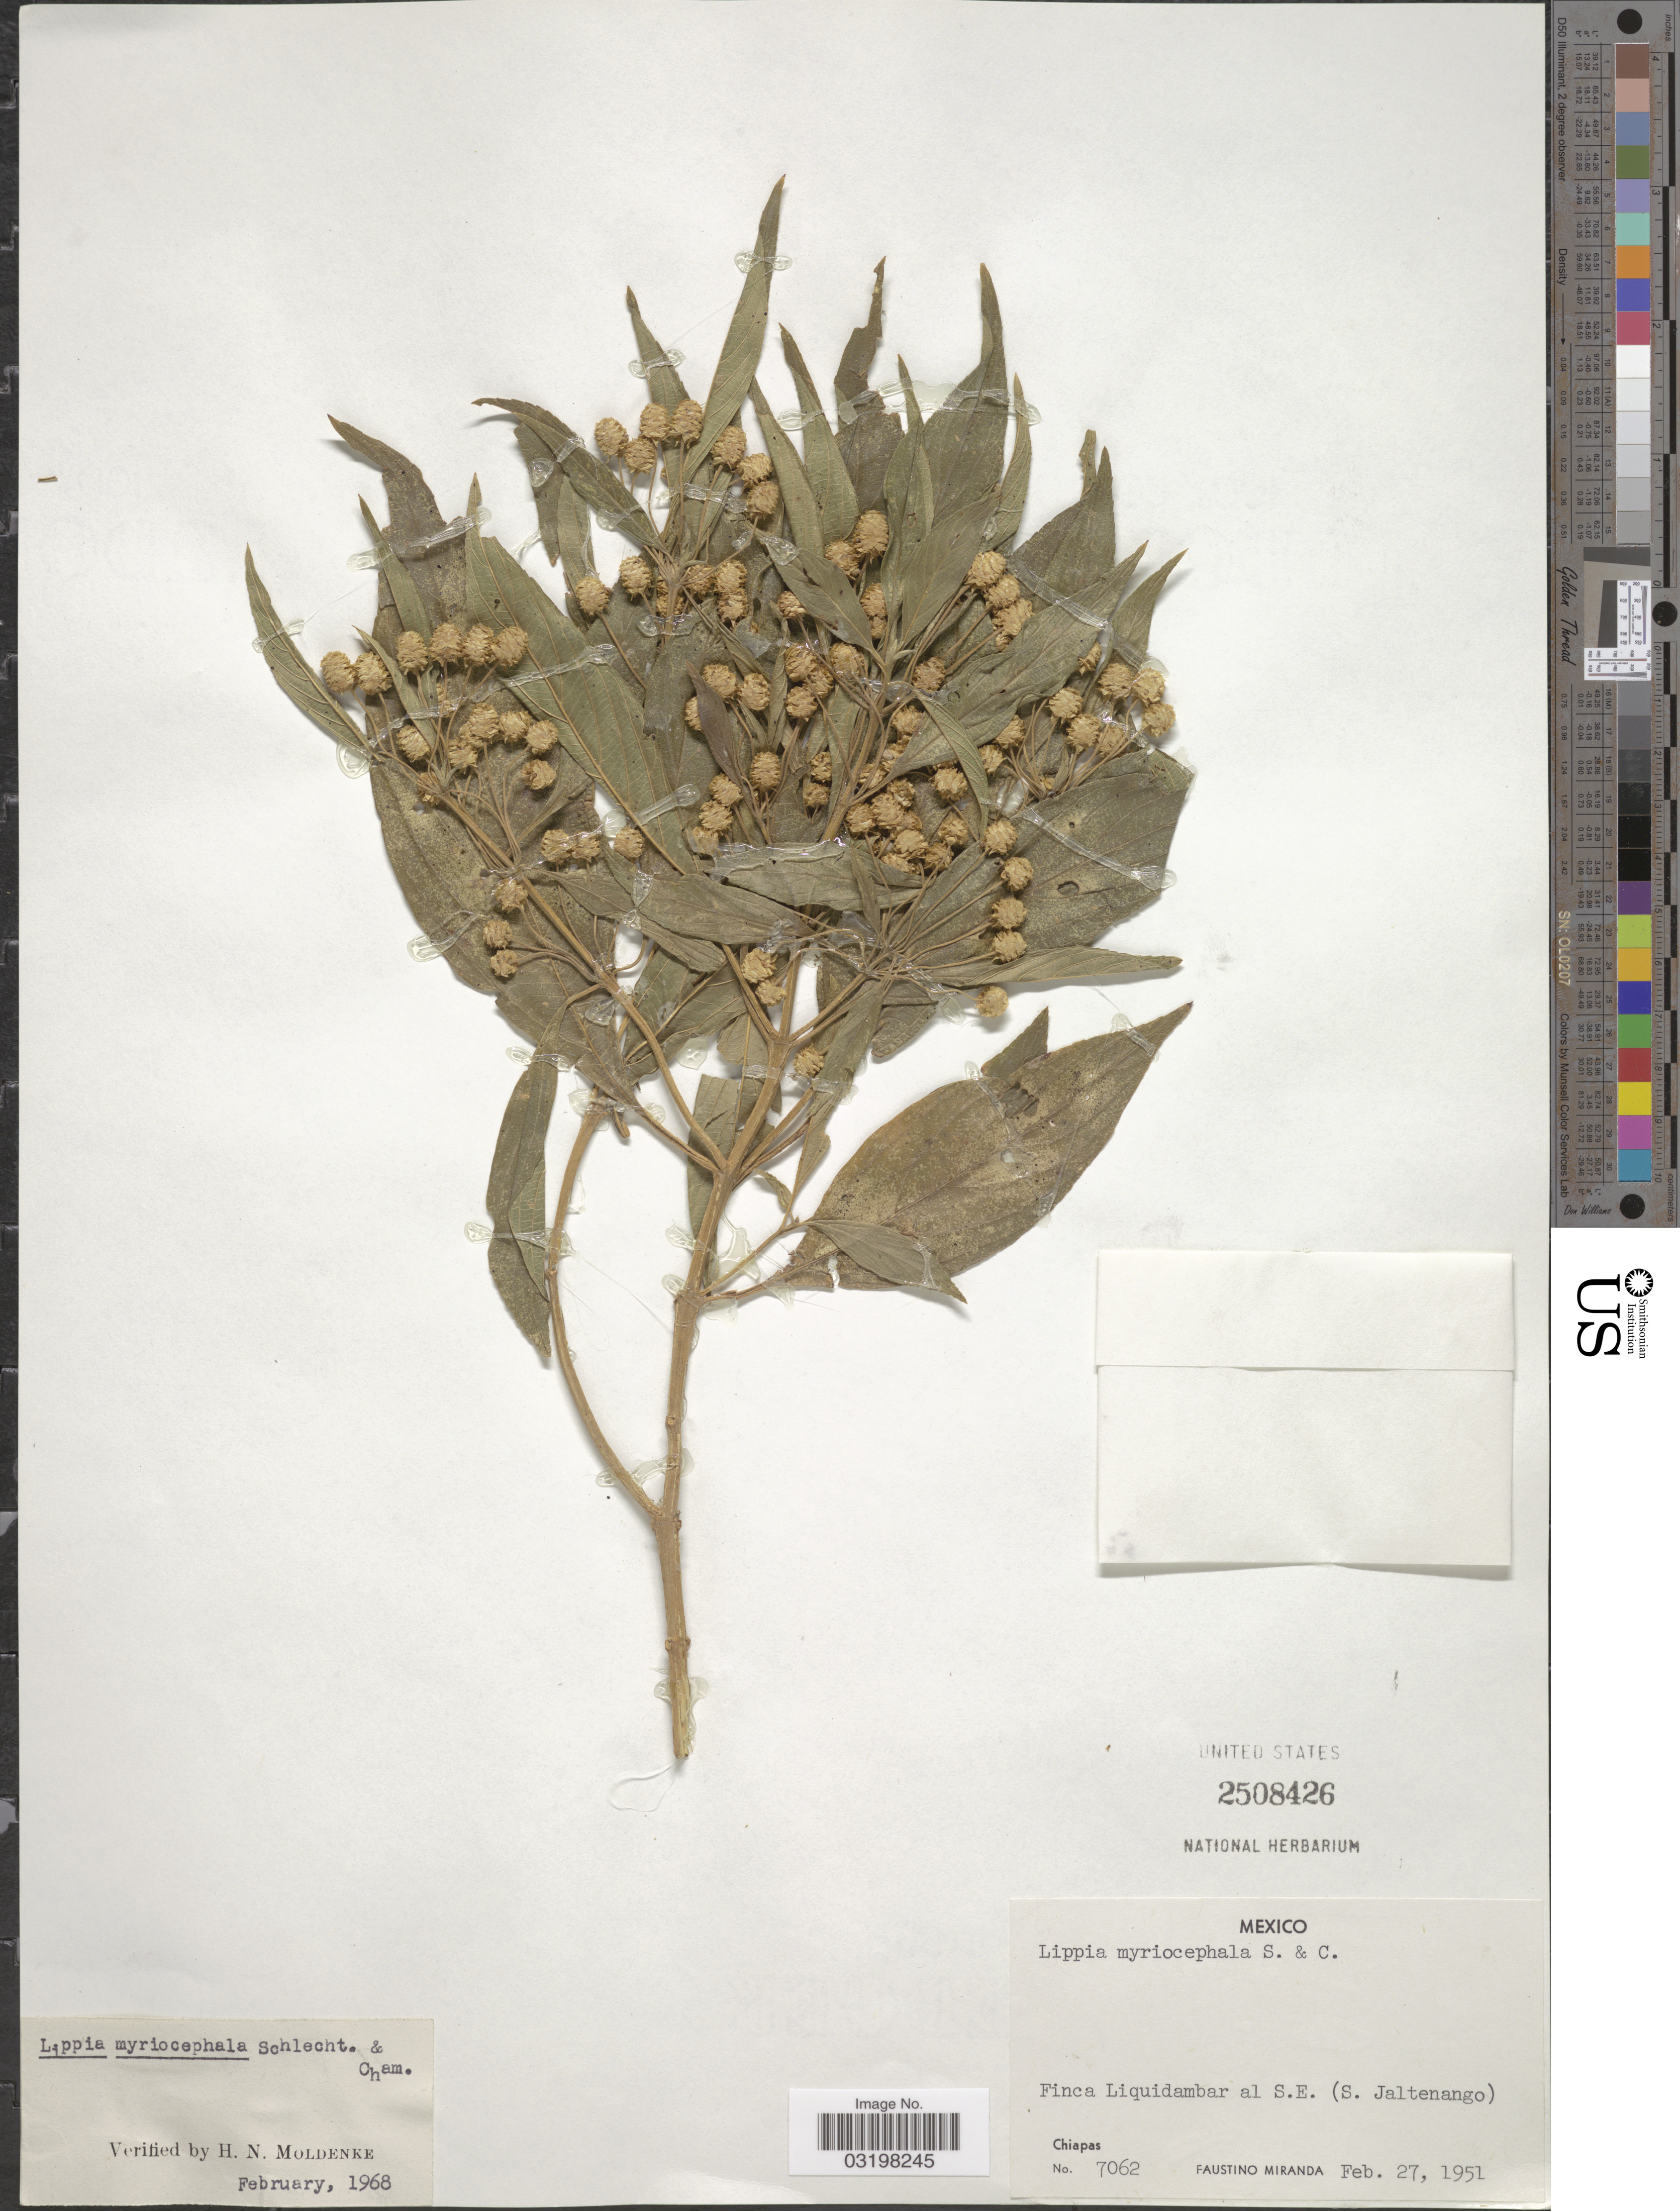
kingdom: Plantae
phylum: Tracheophyta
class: Magnoliopsida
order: Lamiales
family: Verbenaceae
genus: Lippia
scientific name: Lippia myriocephala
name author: Schltdl. & Cham.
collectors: F. Miranda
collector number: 7062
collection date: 1951-02-27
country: Mexico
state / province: Chiapas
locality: Finca Liquidambar al S.E. (S. Jaltenango).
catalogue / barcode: US 2508426